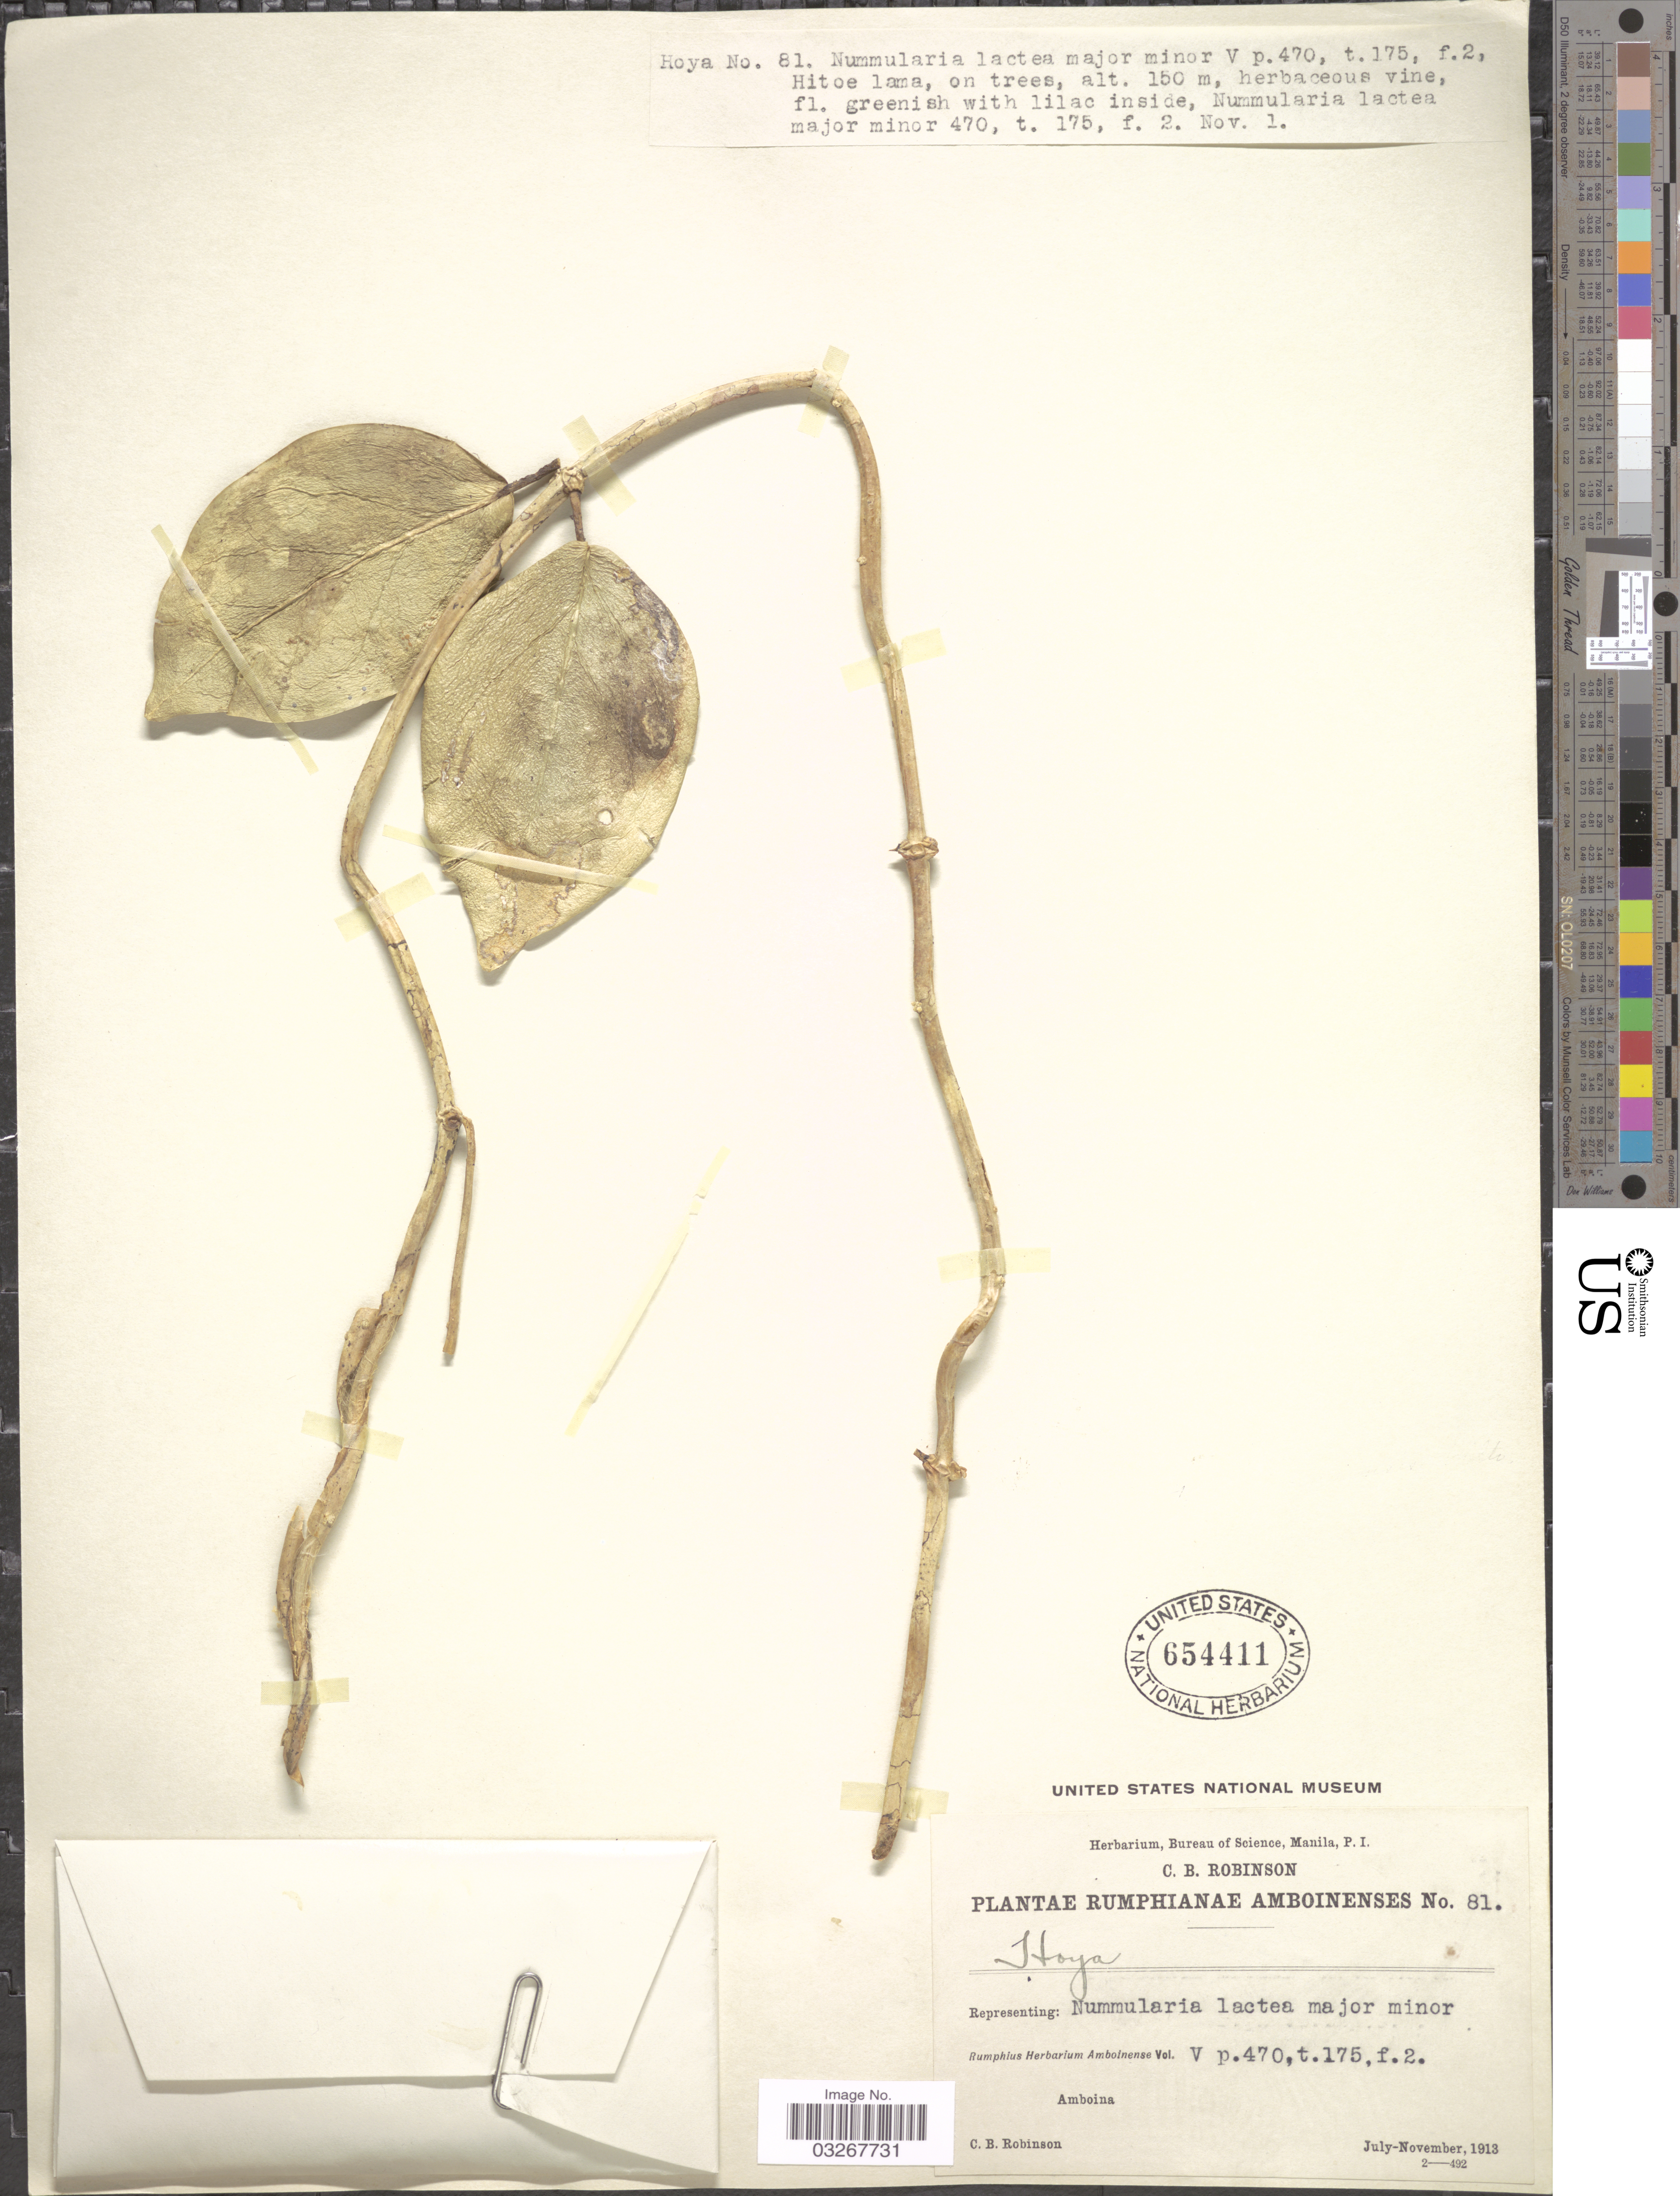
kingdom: Plantae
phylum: Tracheophyta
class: Magnoliopsida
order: Gentianales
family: Apocynaceae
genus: Hoya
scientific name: Hoya sp.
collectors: C. Robinson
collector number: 81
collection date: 1913-11-01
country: Indonesia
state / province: Maluku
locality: Amboina. Hitoe lama. [unsure placement]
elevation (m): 150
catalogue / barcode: US 654411